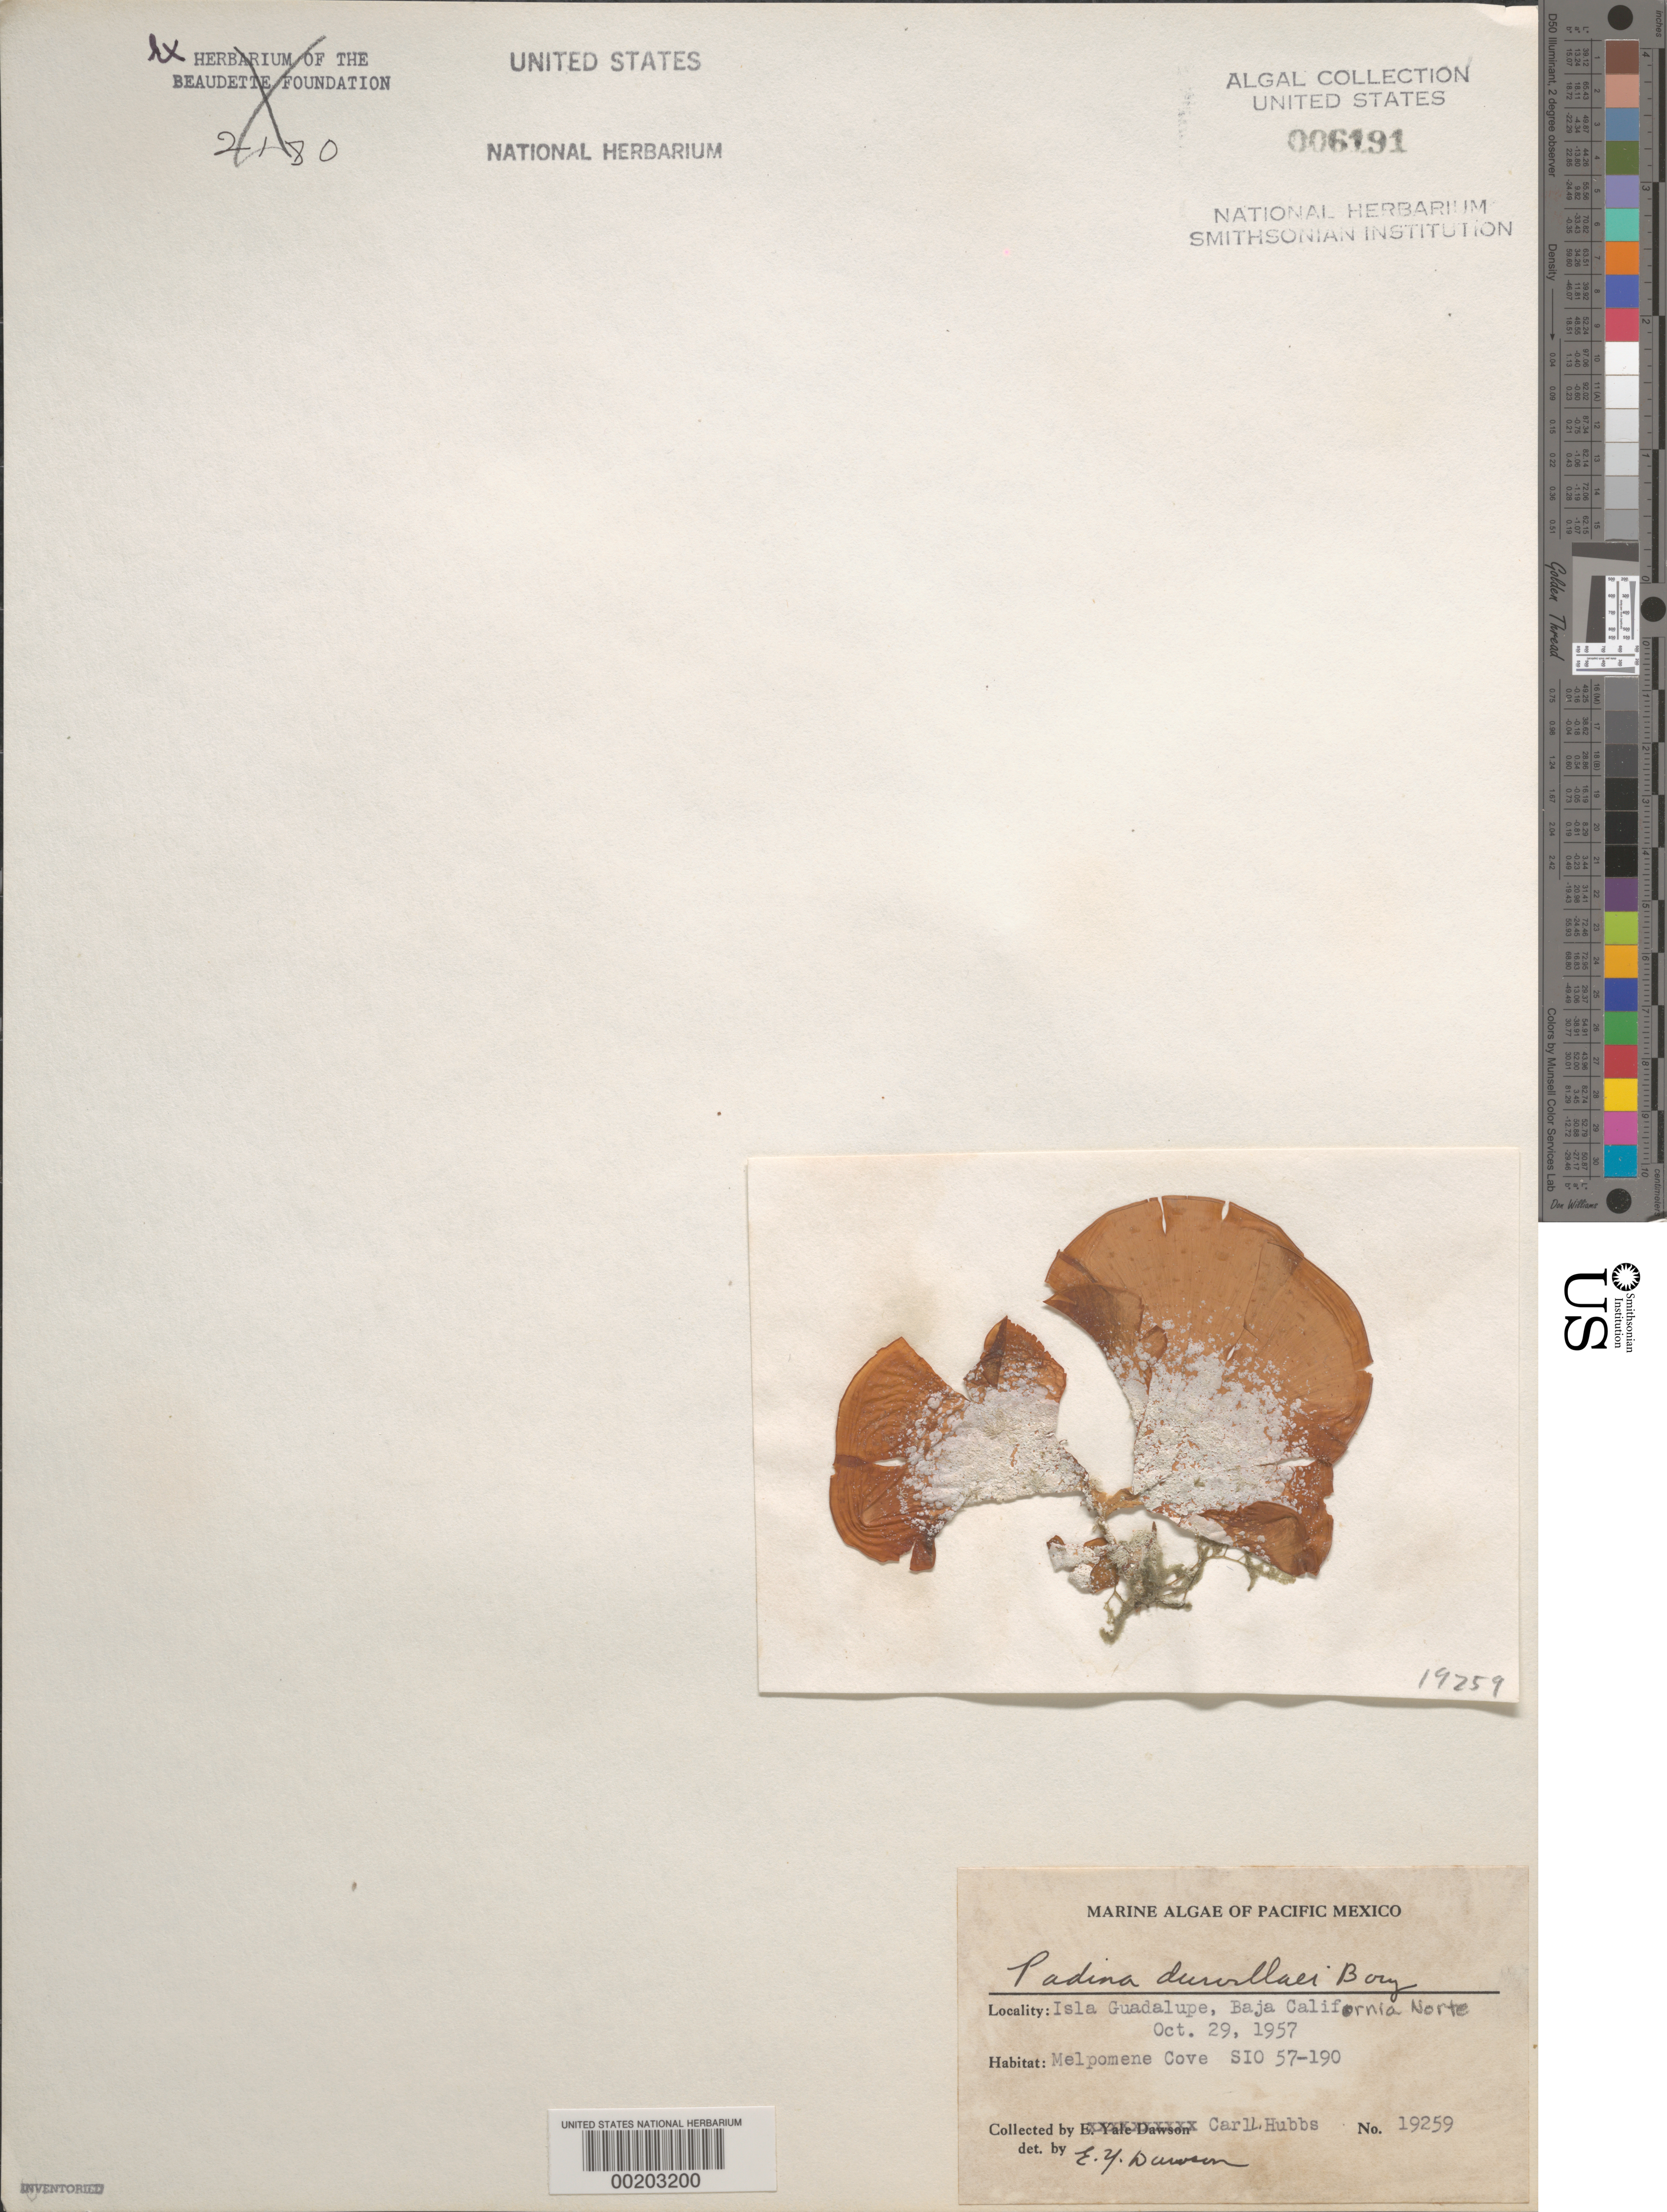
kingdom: Chromista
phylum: Ochrophyta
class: Phaeophyceae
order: Dictyotales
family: Dictyotaceae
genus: Padina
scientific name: Padina durvillaei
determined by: Dawson, E. Y.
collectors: C. Hubbs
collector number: EYD 19259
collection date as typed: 29 Oct 1957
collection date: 1957-10-29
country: Mexico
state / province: Baja California Norte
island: Isla Guadalupe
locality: Melpomene Cove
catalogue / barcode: US 6191